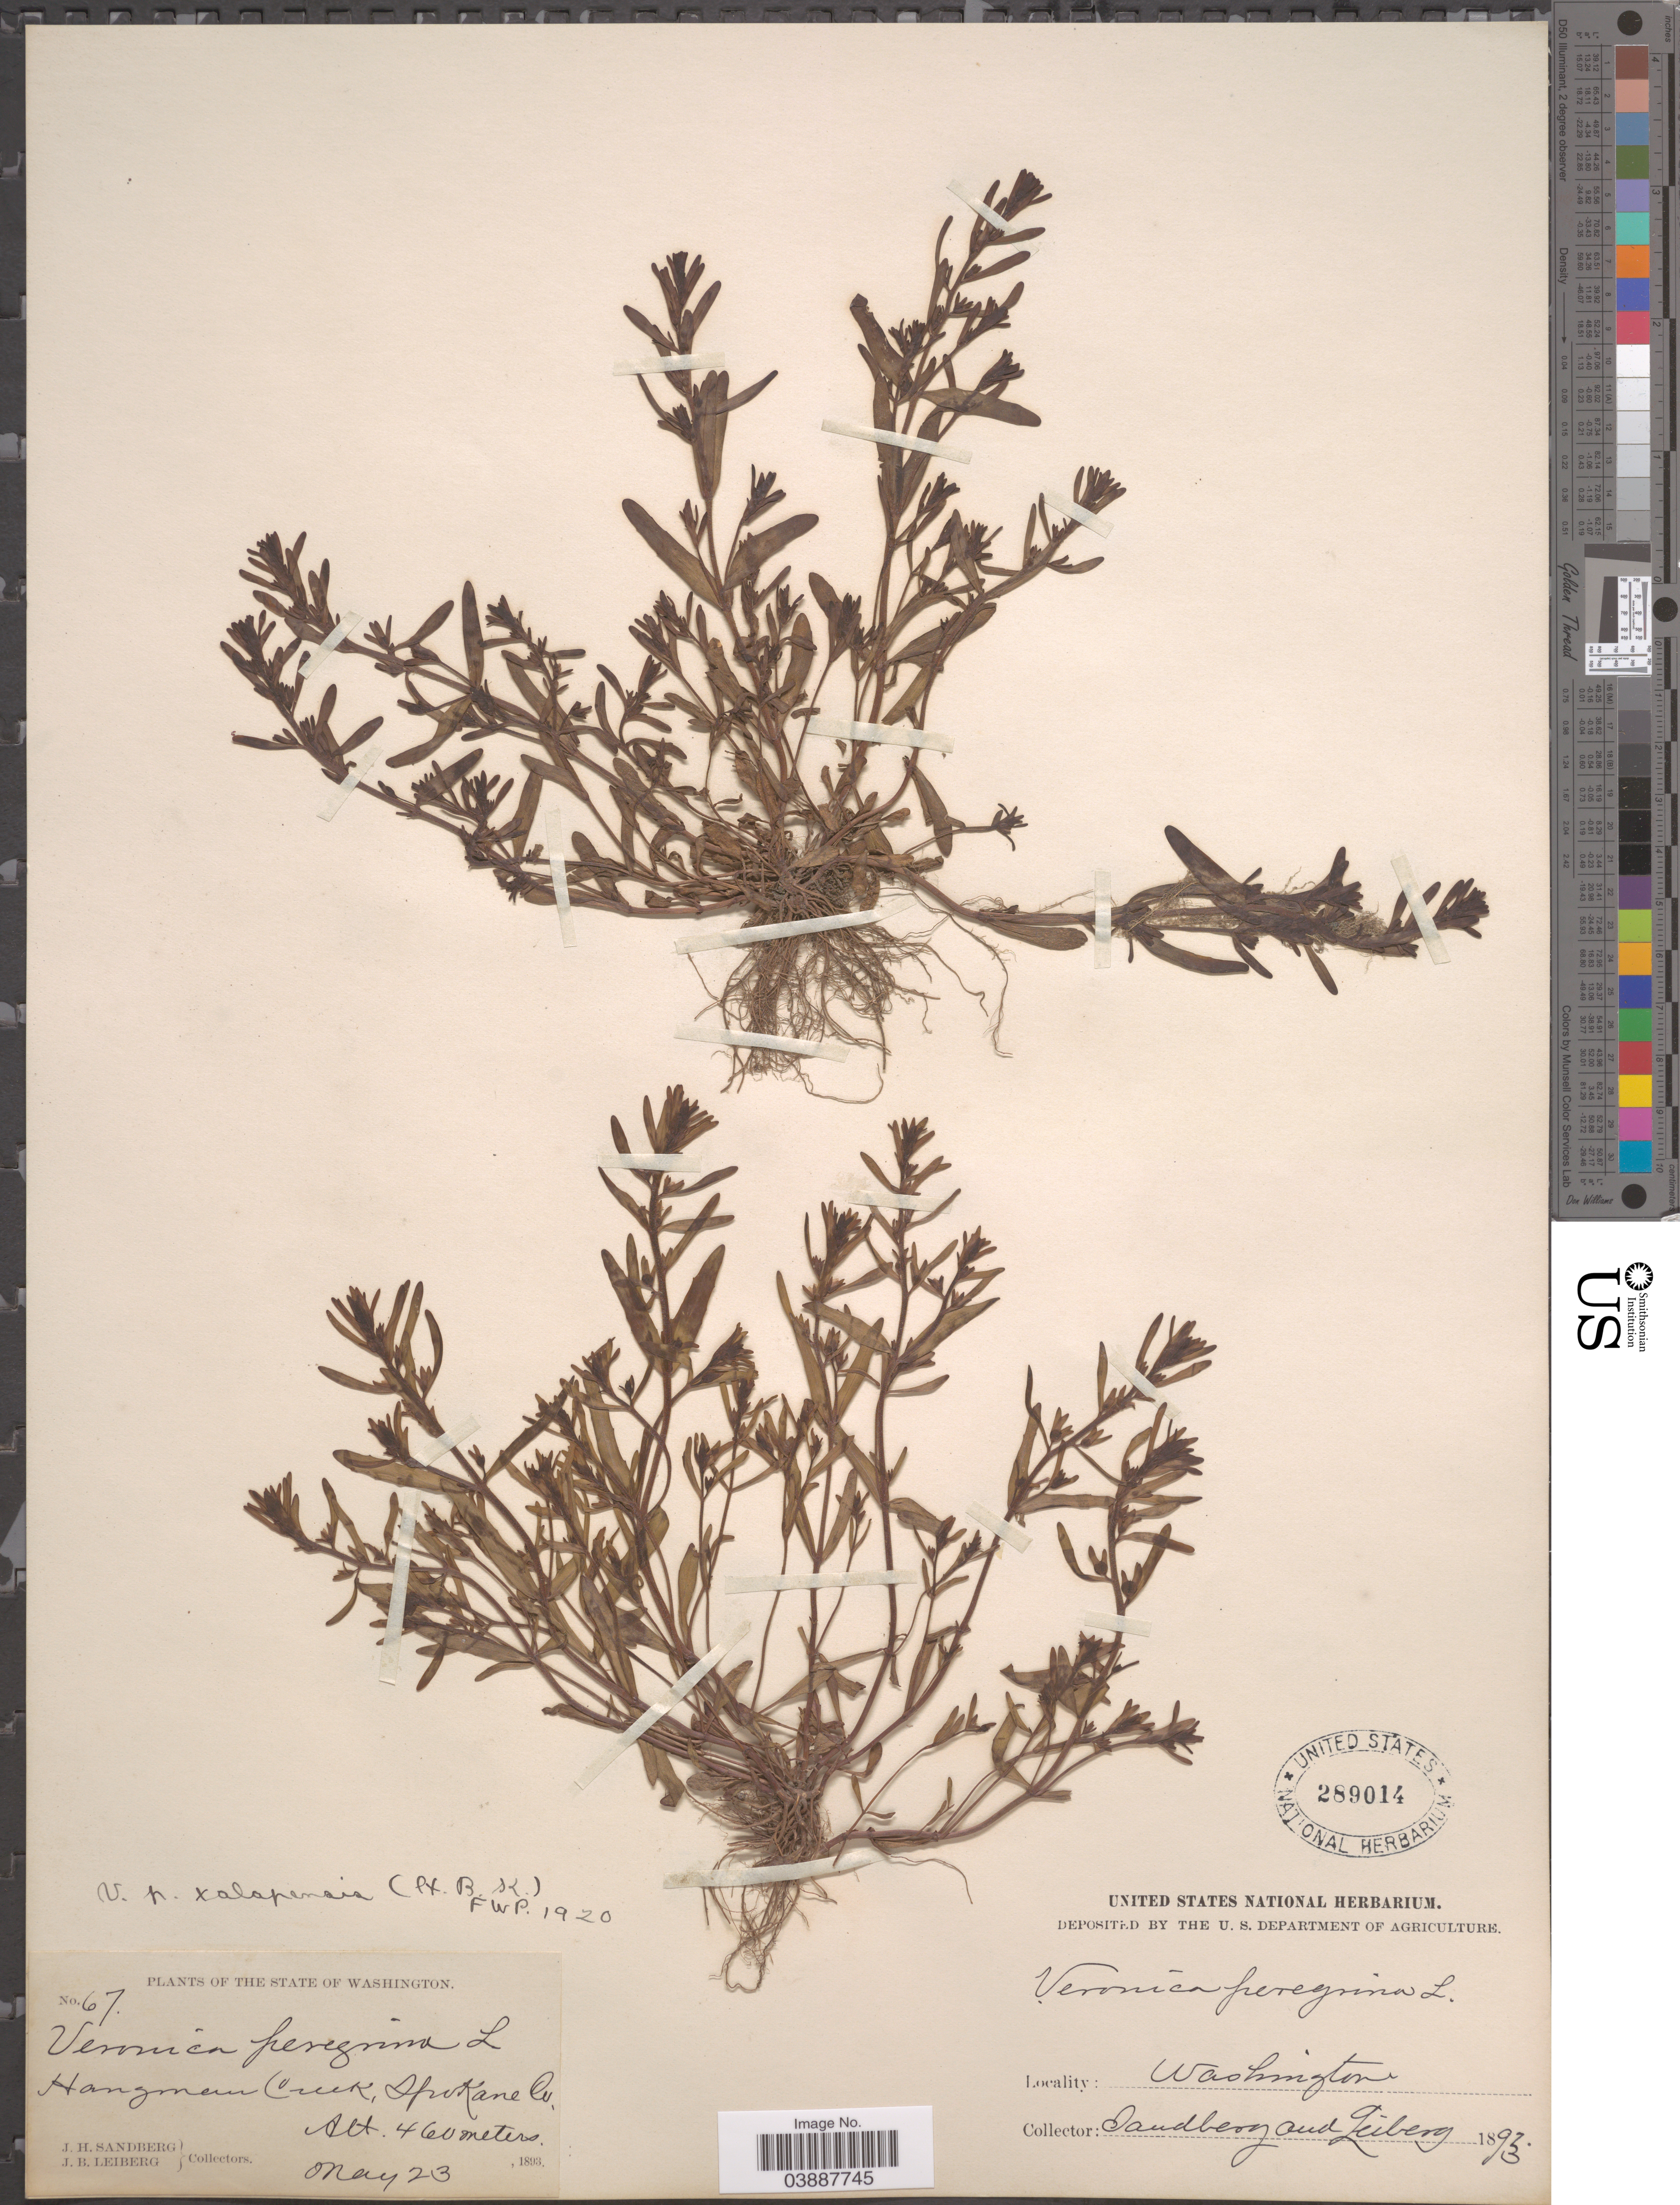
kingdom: Plantae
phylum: Tracheophyta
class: Magnoliopsida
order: Lamiales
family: Plantaginaceae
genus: Veronica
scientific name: Veronica peregrina var. xalapensis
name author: Kunth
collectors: J. H. Sandberg & J. B. Leiberg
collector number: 67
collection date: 1893-05-23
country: United States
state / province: Washington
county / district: Spokane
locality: Hangman Creek, Spokane Co.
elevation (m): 460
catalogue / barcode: US 289014